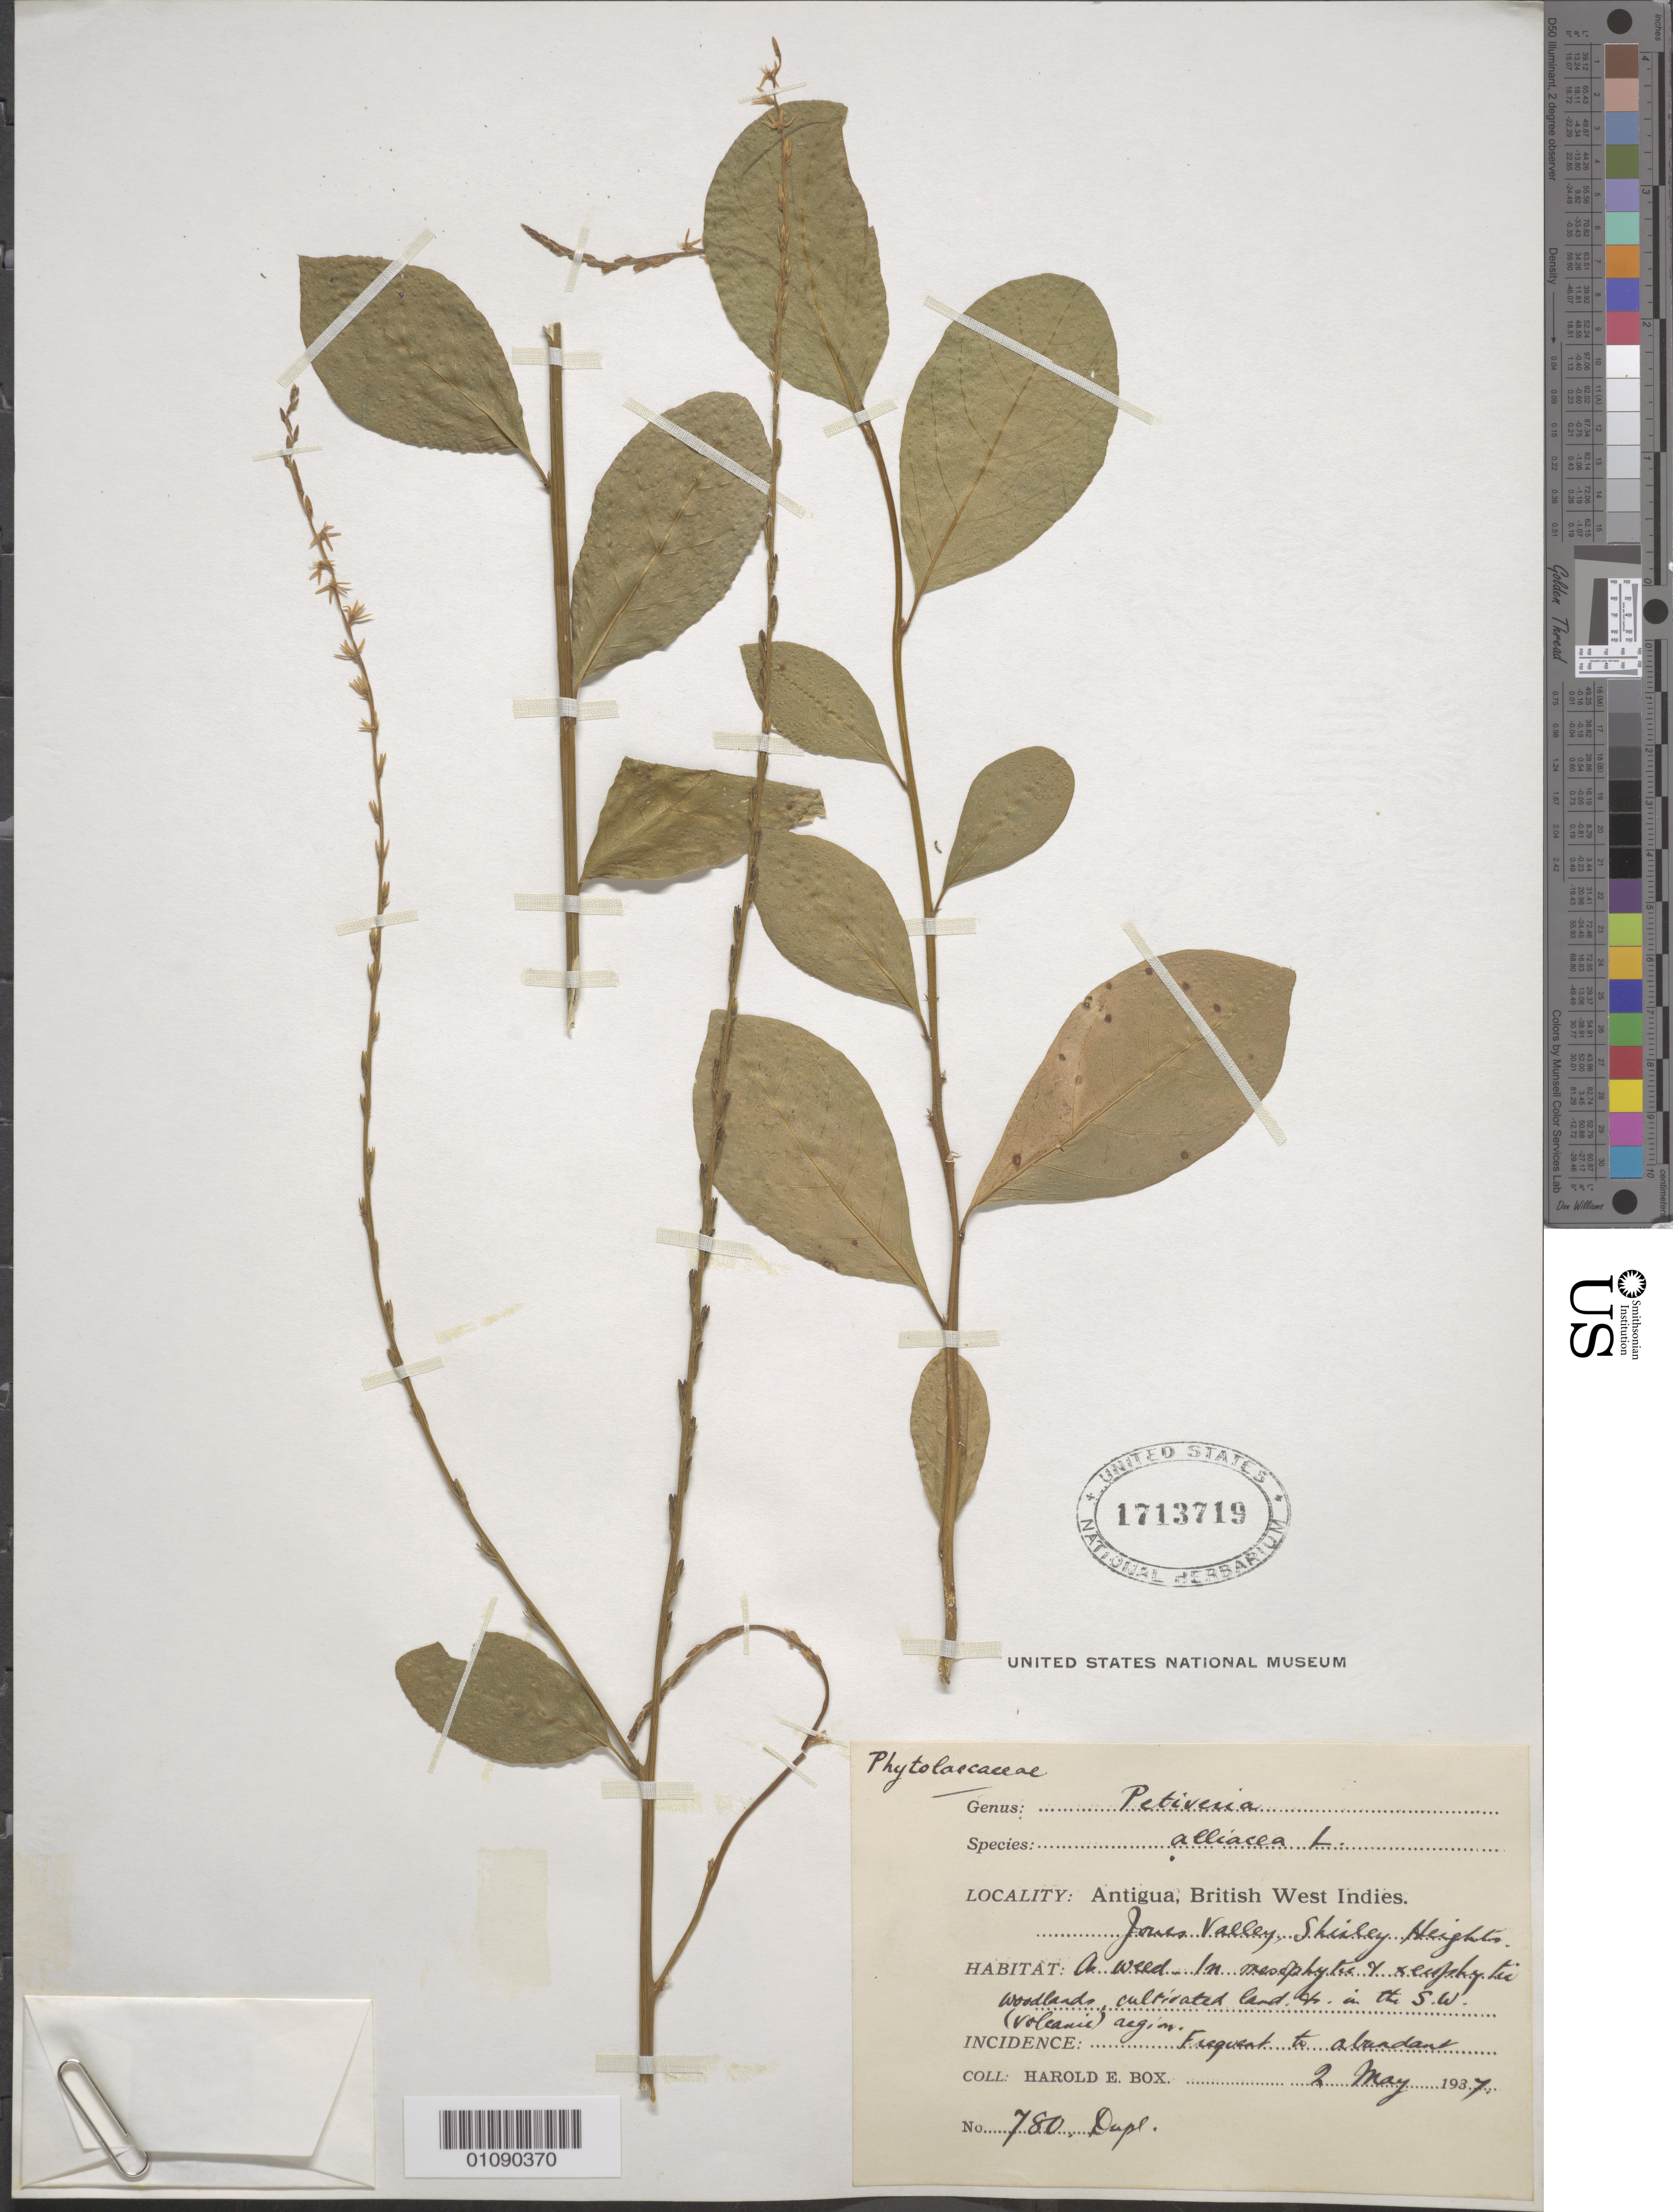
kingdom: Plantae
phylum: Tracheophyta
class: Magnoliopsida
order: Caryophyllales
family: Phytolaccaceae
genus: Petiveria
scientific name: Petiveria alliacea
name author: L.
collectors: H. E. Box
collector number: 780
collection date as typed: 02 May 1937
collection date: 1937-05-02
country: Antigua and Barbuda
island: Antigua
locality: Jones Valley, Shirley Heights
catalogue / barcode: US 1713719